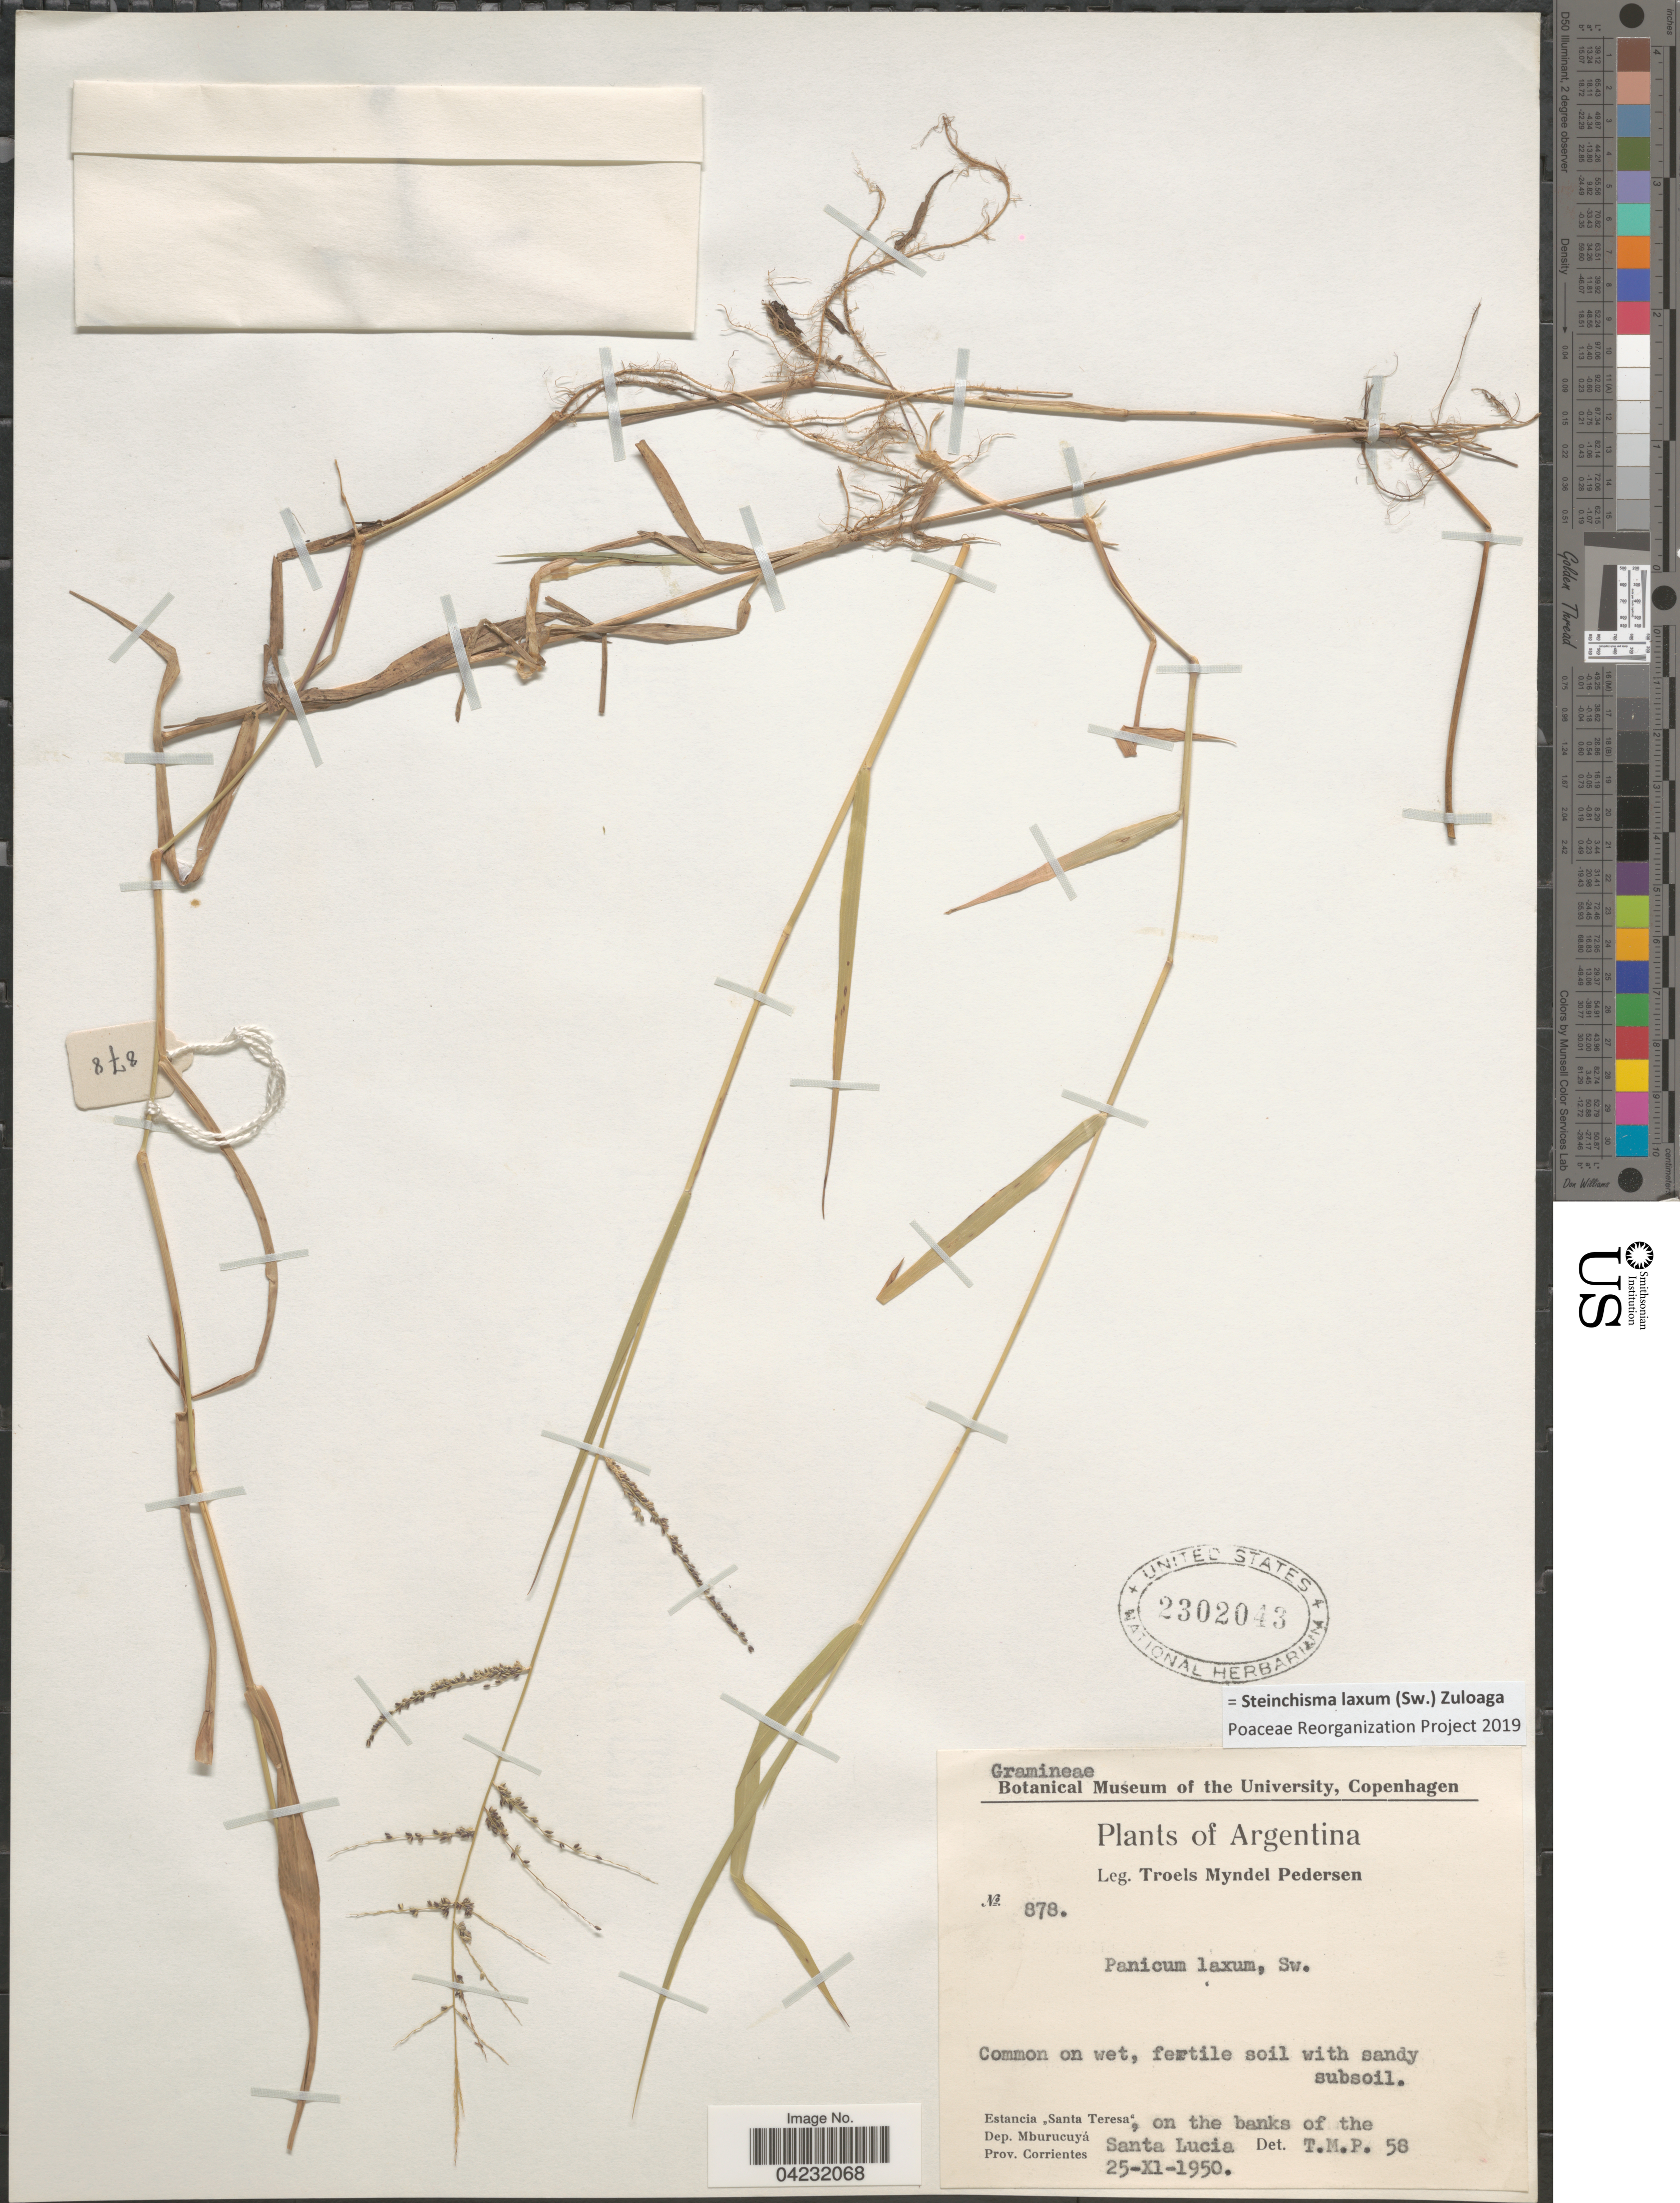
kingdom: Plantae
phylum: Tracheophyta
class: Liliopsida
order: Poales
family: Poaceae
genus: Steinchisma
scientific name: Steinchisma laxum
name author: (Sw.) Zuloaga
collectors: T. Pederson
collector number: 878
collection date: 1950-11-25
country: Argentina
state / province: Corrientes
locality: Estancia "Santa Teresa", on the banks of the Santa Lucia. Dep. Mburucuyá.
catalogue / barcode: US 2302043